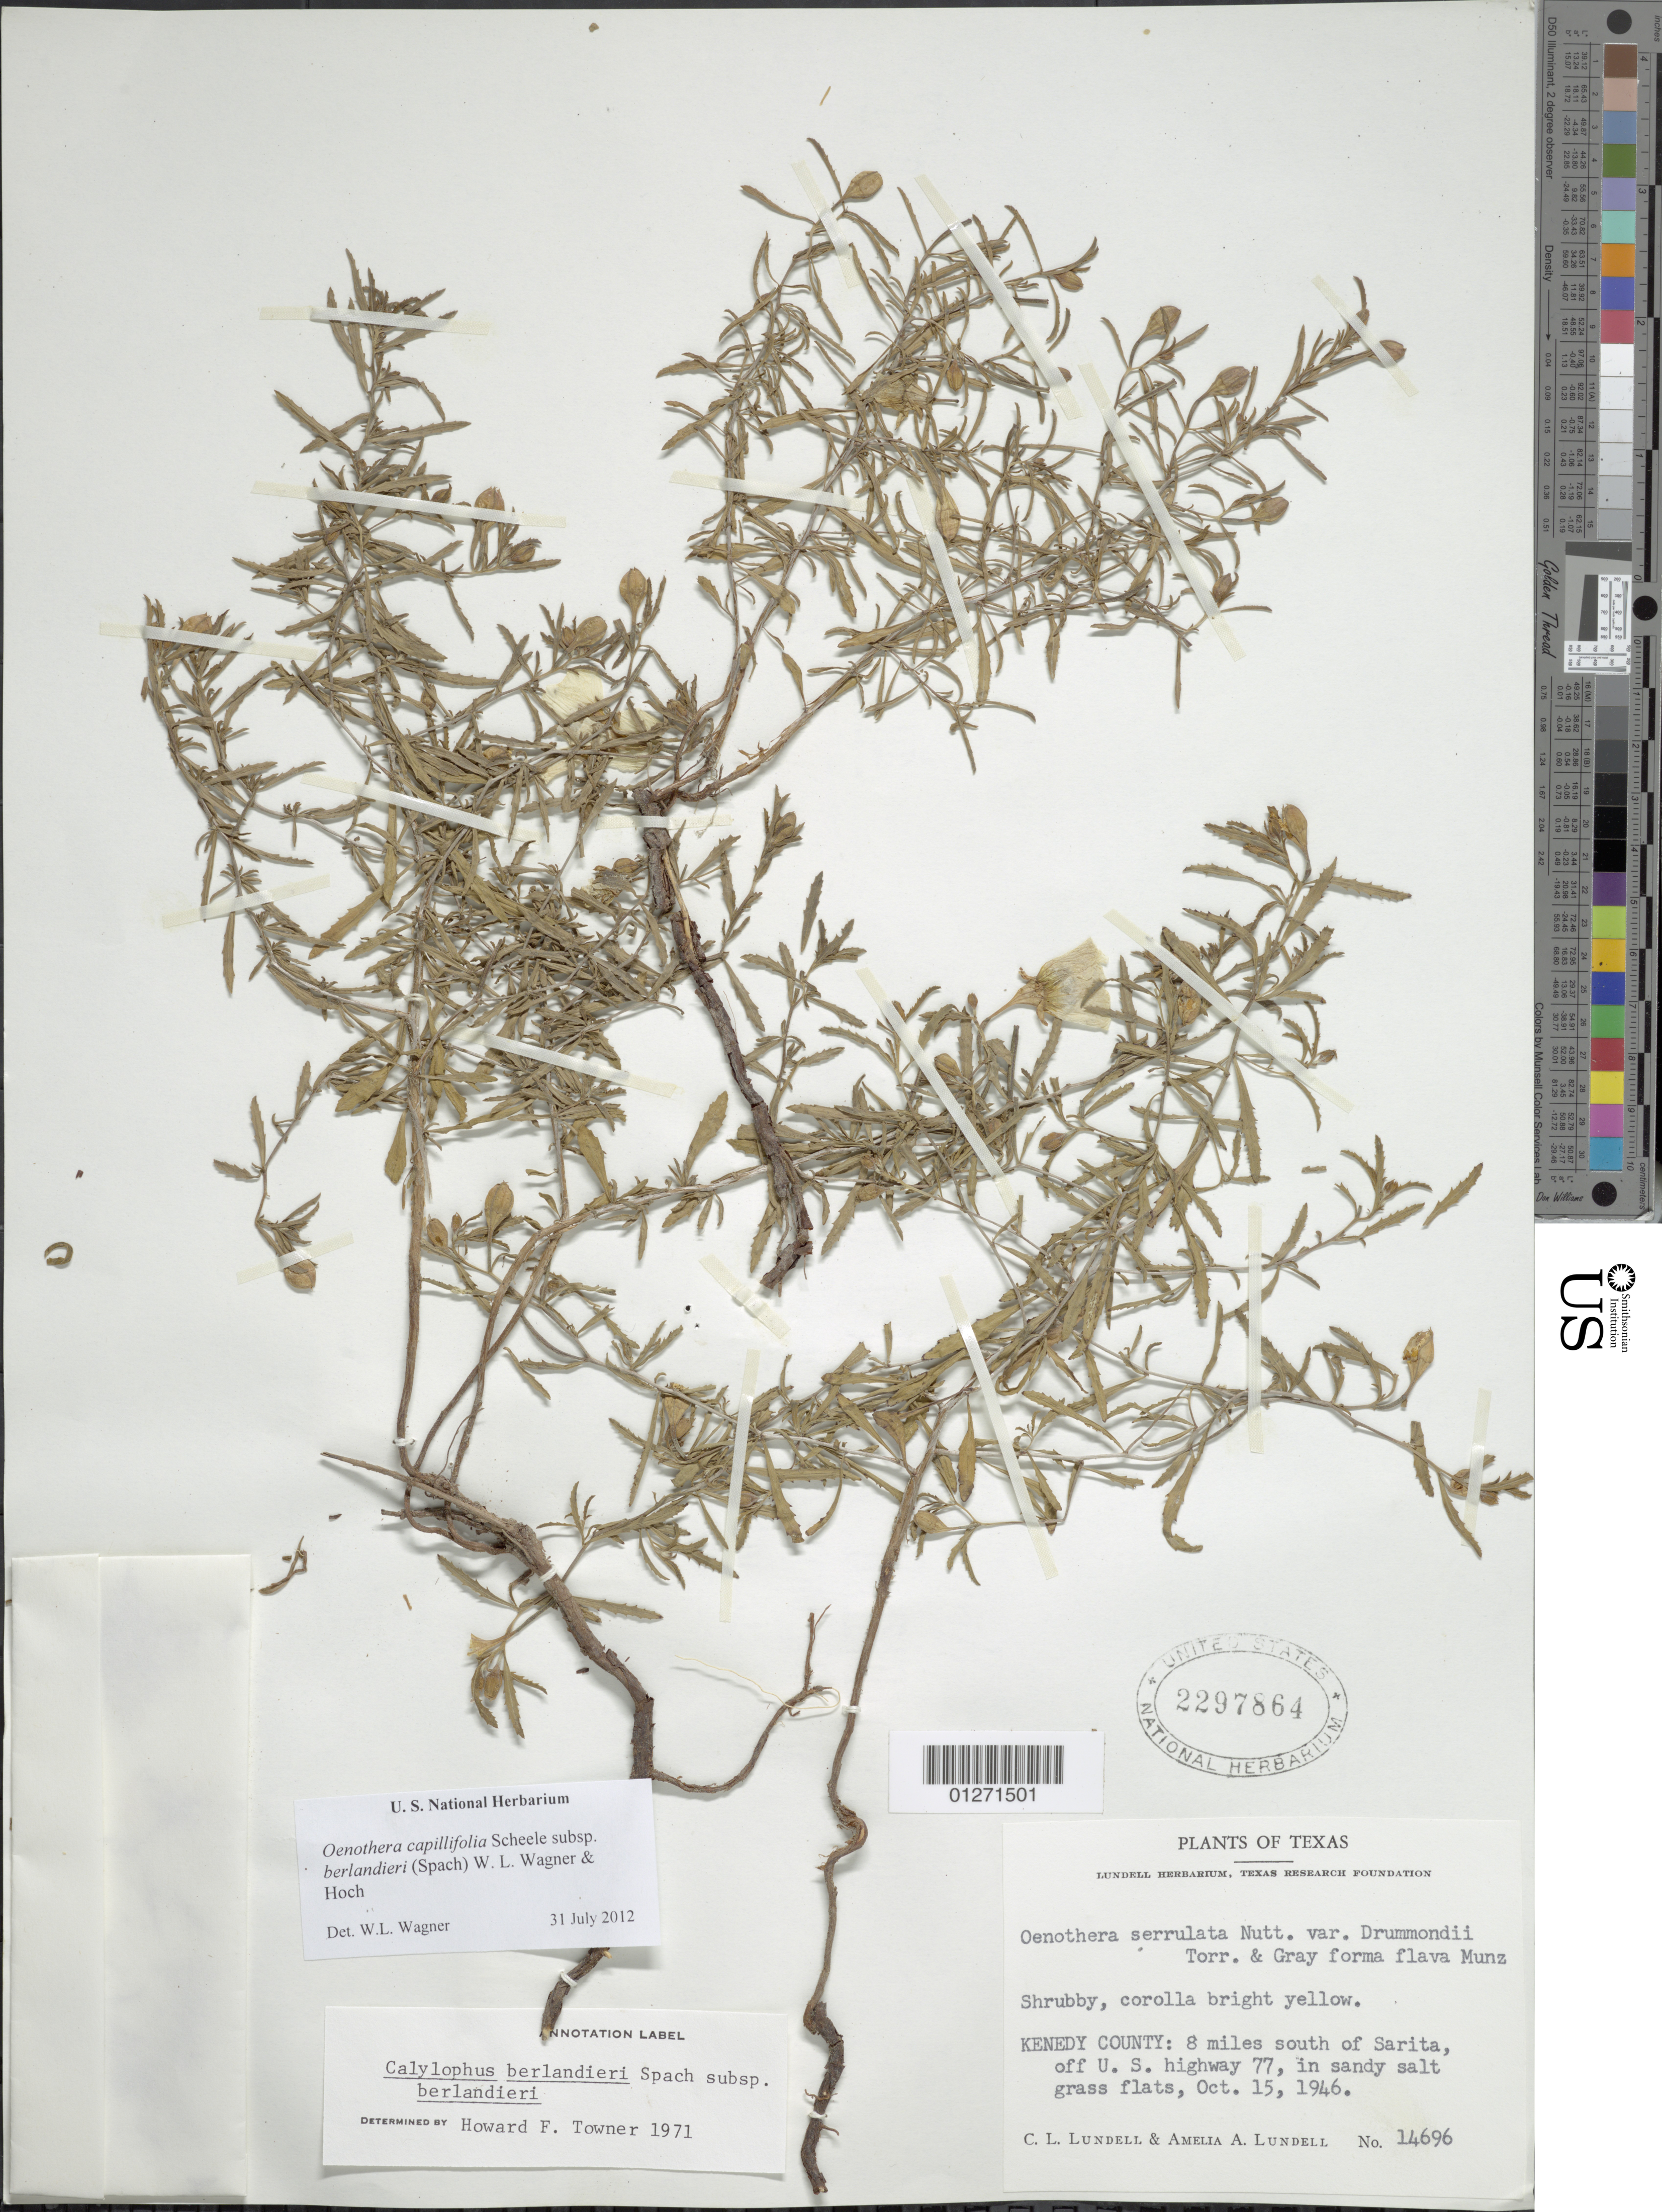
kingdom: Plantae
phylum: Tracheophyta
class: Magnoliopsida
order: Myrtales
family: Onagraceae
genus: Oenothera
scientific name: Oenothera capillifolia subsp. berlandieri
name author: (Spach) W.L. Wagner & Hoch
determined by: Wagner, W. L., (BOT), Smithsonian Institution - National Museum of Natural History (UNITED STATES)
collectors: C. L. Lundell & A. A. Lundell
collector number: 14696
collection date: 1946-10-15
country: United States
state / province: Texas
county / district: Kenedy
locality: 8 mi S of Sarita, off highway 77.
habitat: sandy salt grass flats.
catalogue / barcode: US 2297864